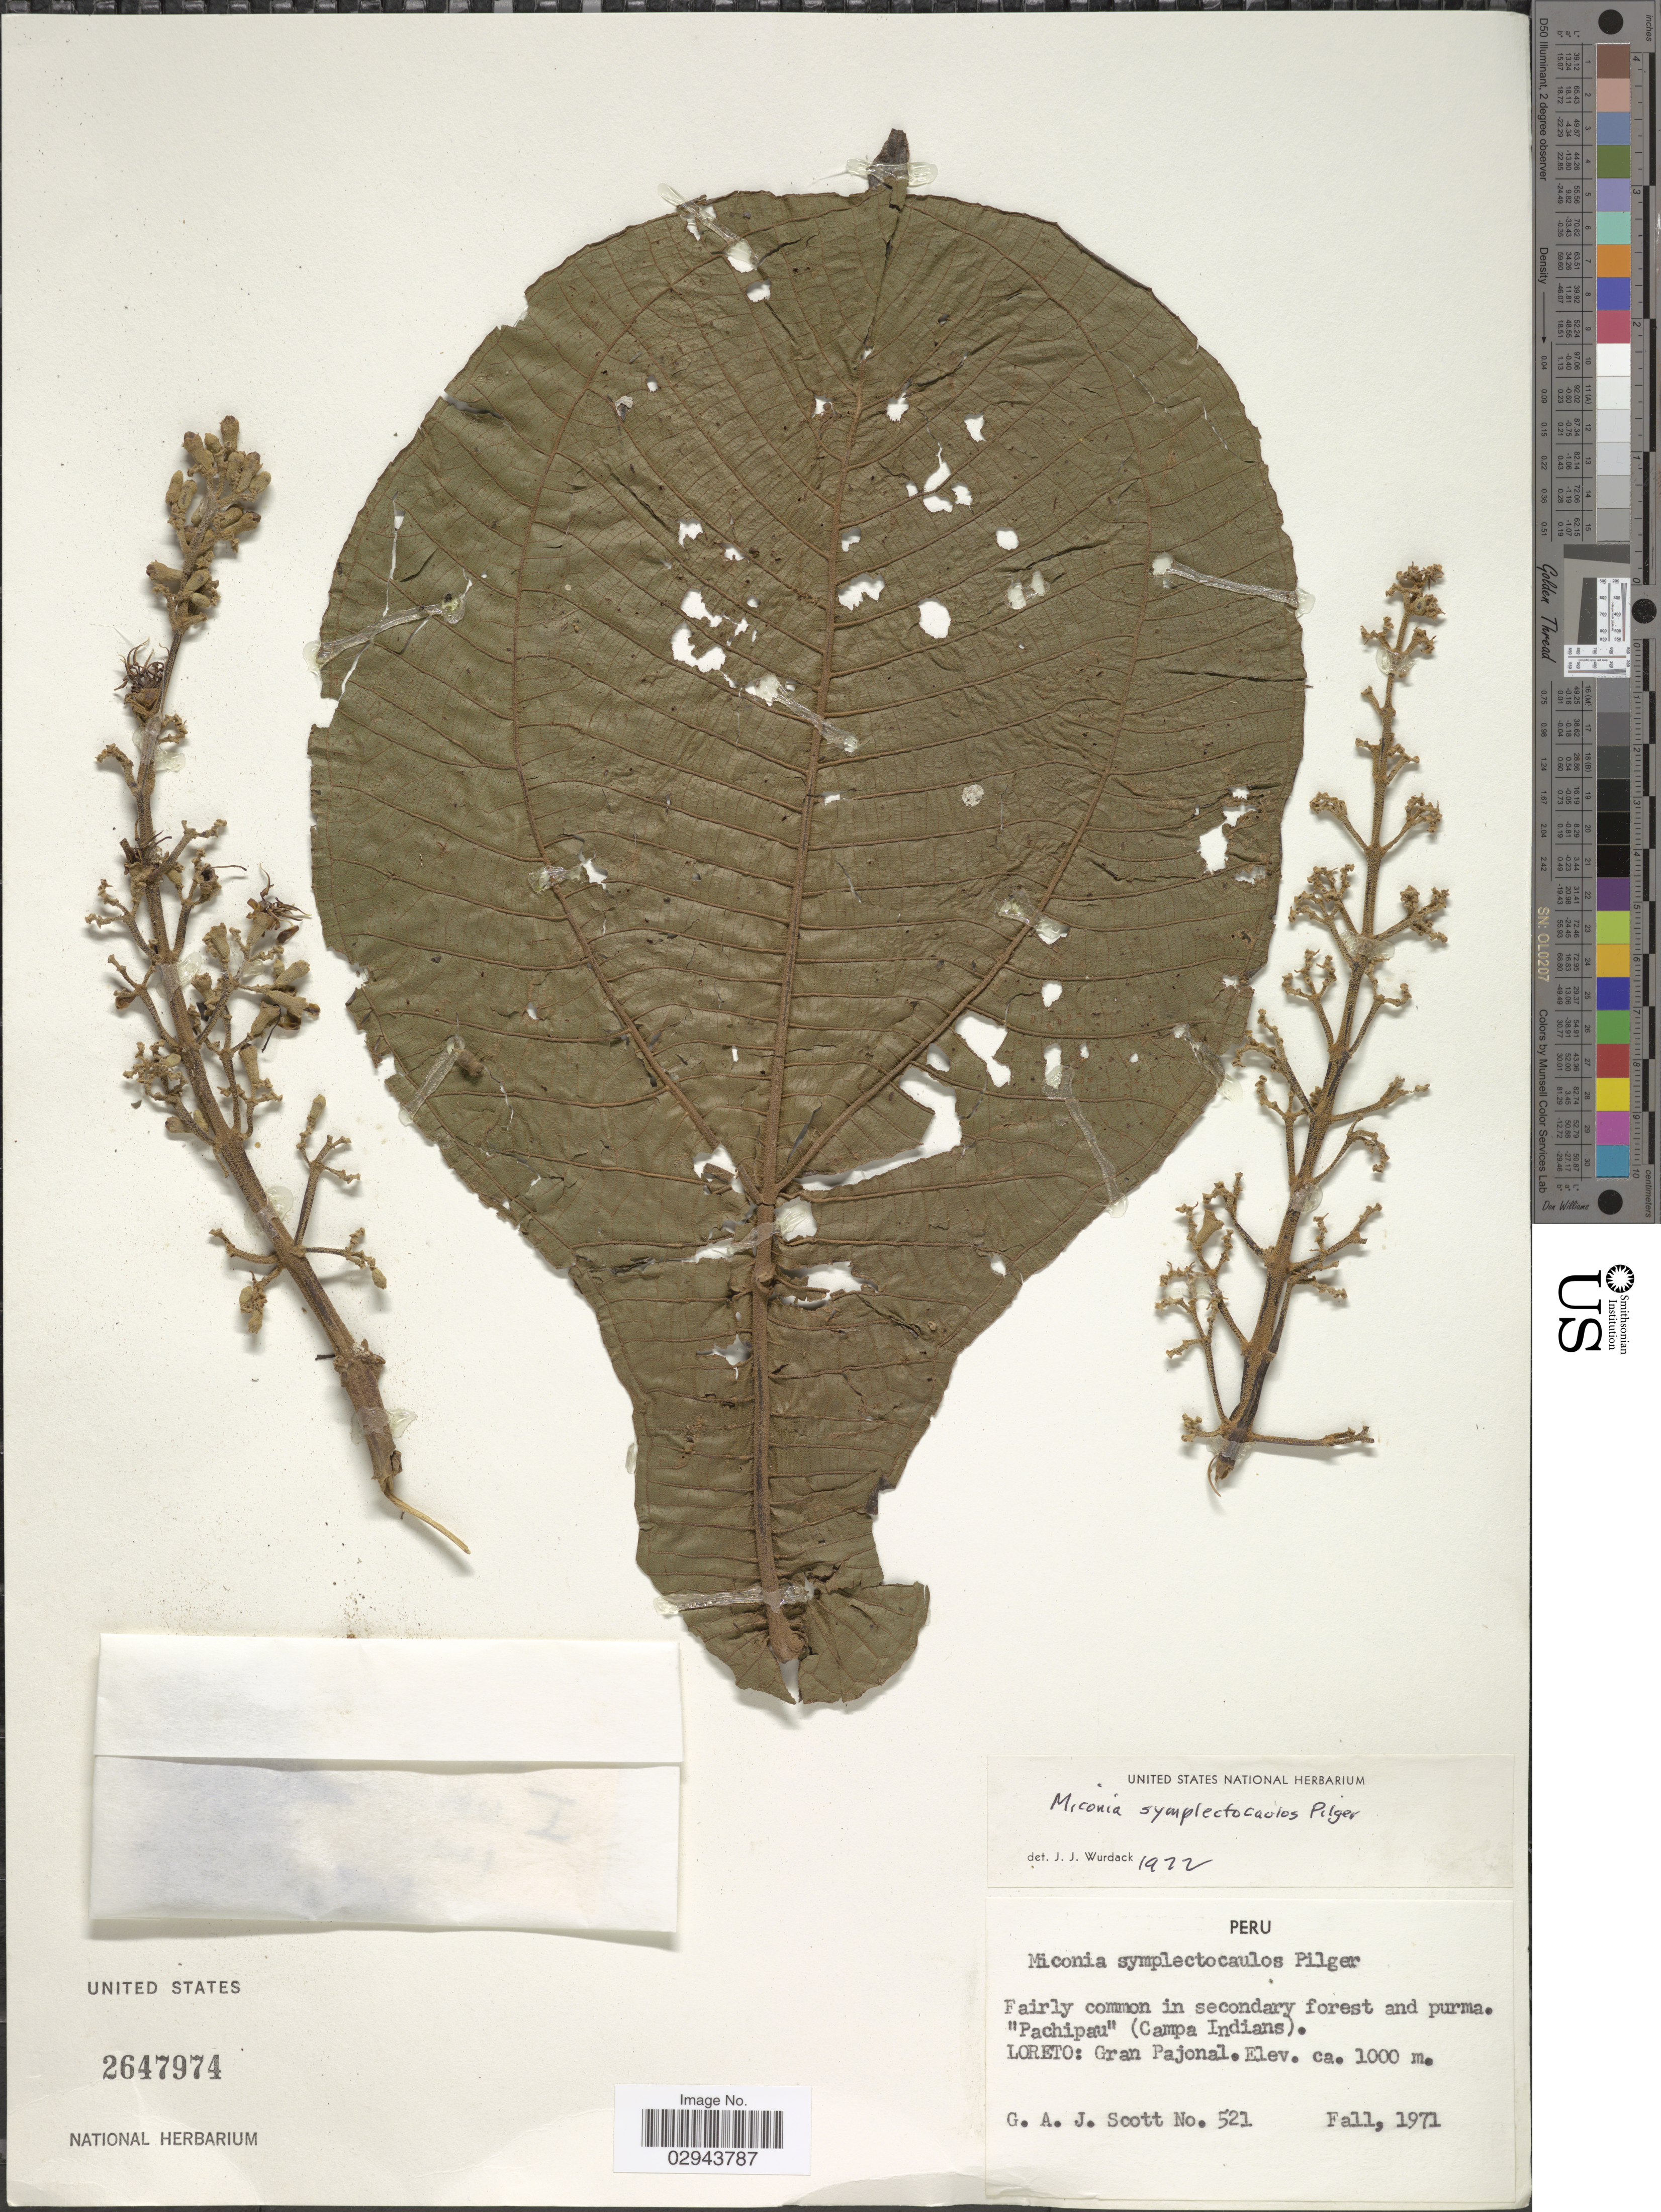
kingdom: Plantae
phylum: Tracheophyta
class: Magnoliopsida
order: Myrtales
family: Melastomataceae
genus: Miconia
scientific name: Miconia symplectocaulos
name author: Pilg.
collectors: G. Scott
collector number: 521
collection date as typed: Fall, 1971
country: Peru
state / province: Loreto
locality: (Campa Indians). Gran Pajonal.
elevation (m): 1000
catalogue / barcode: US 2647974